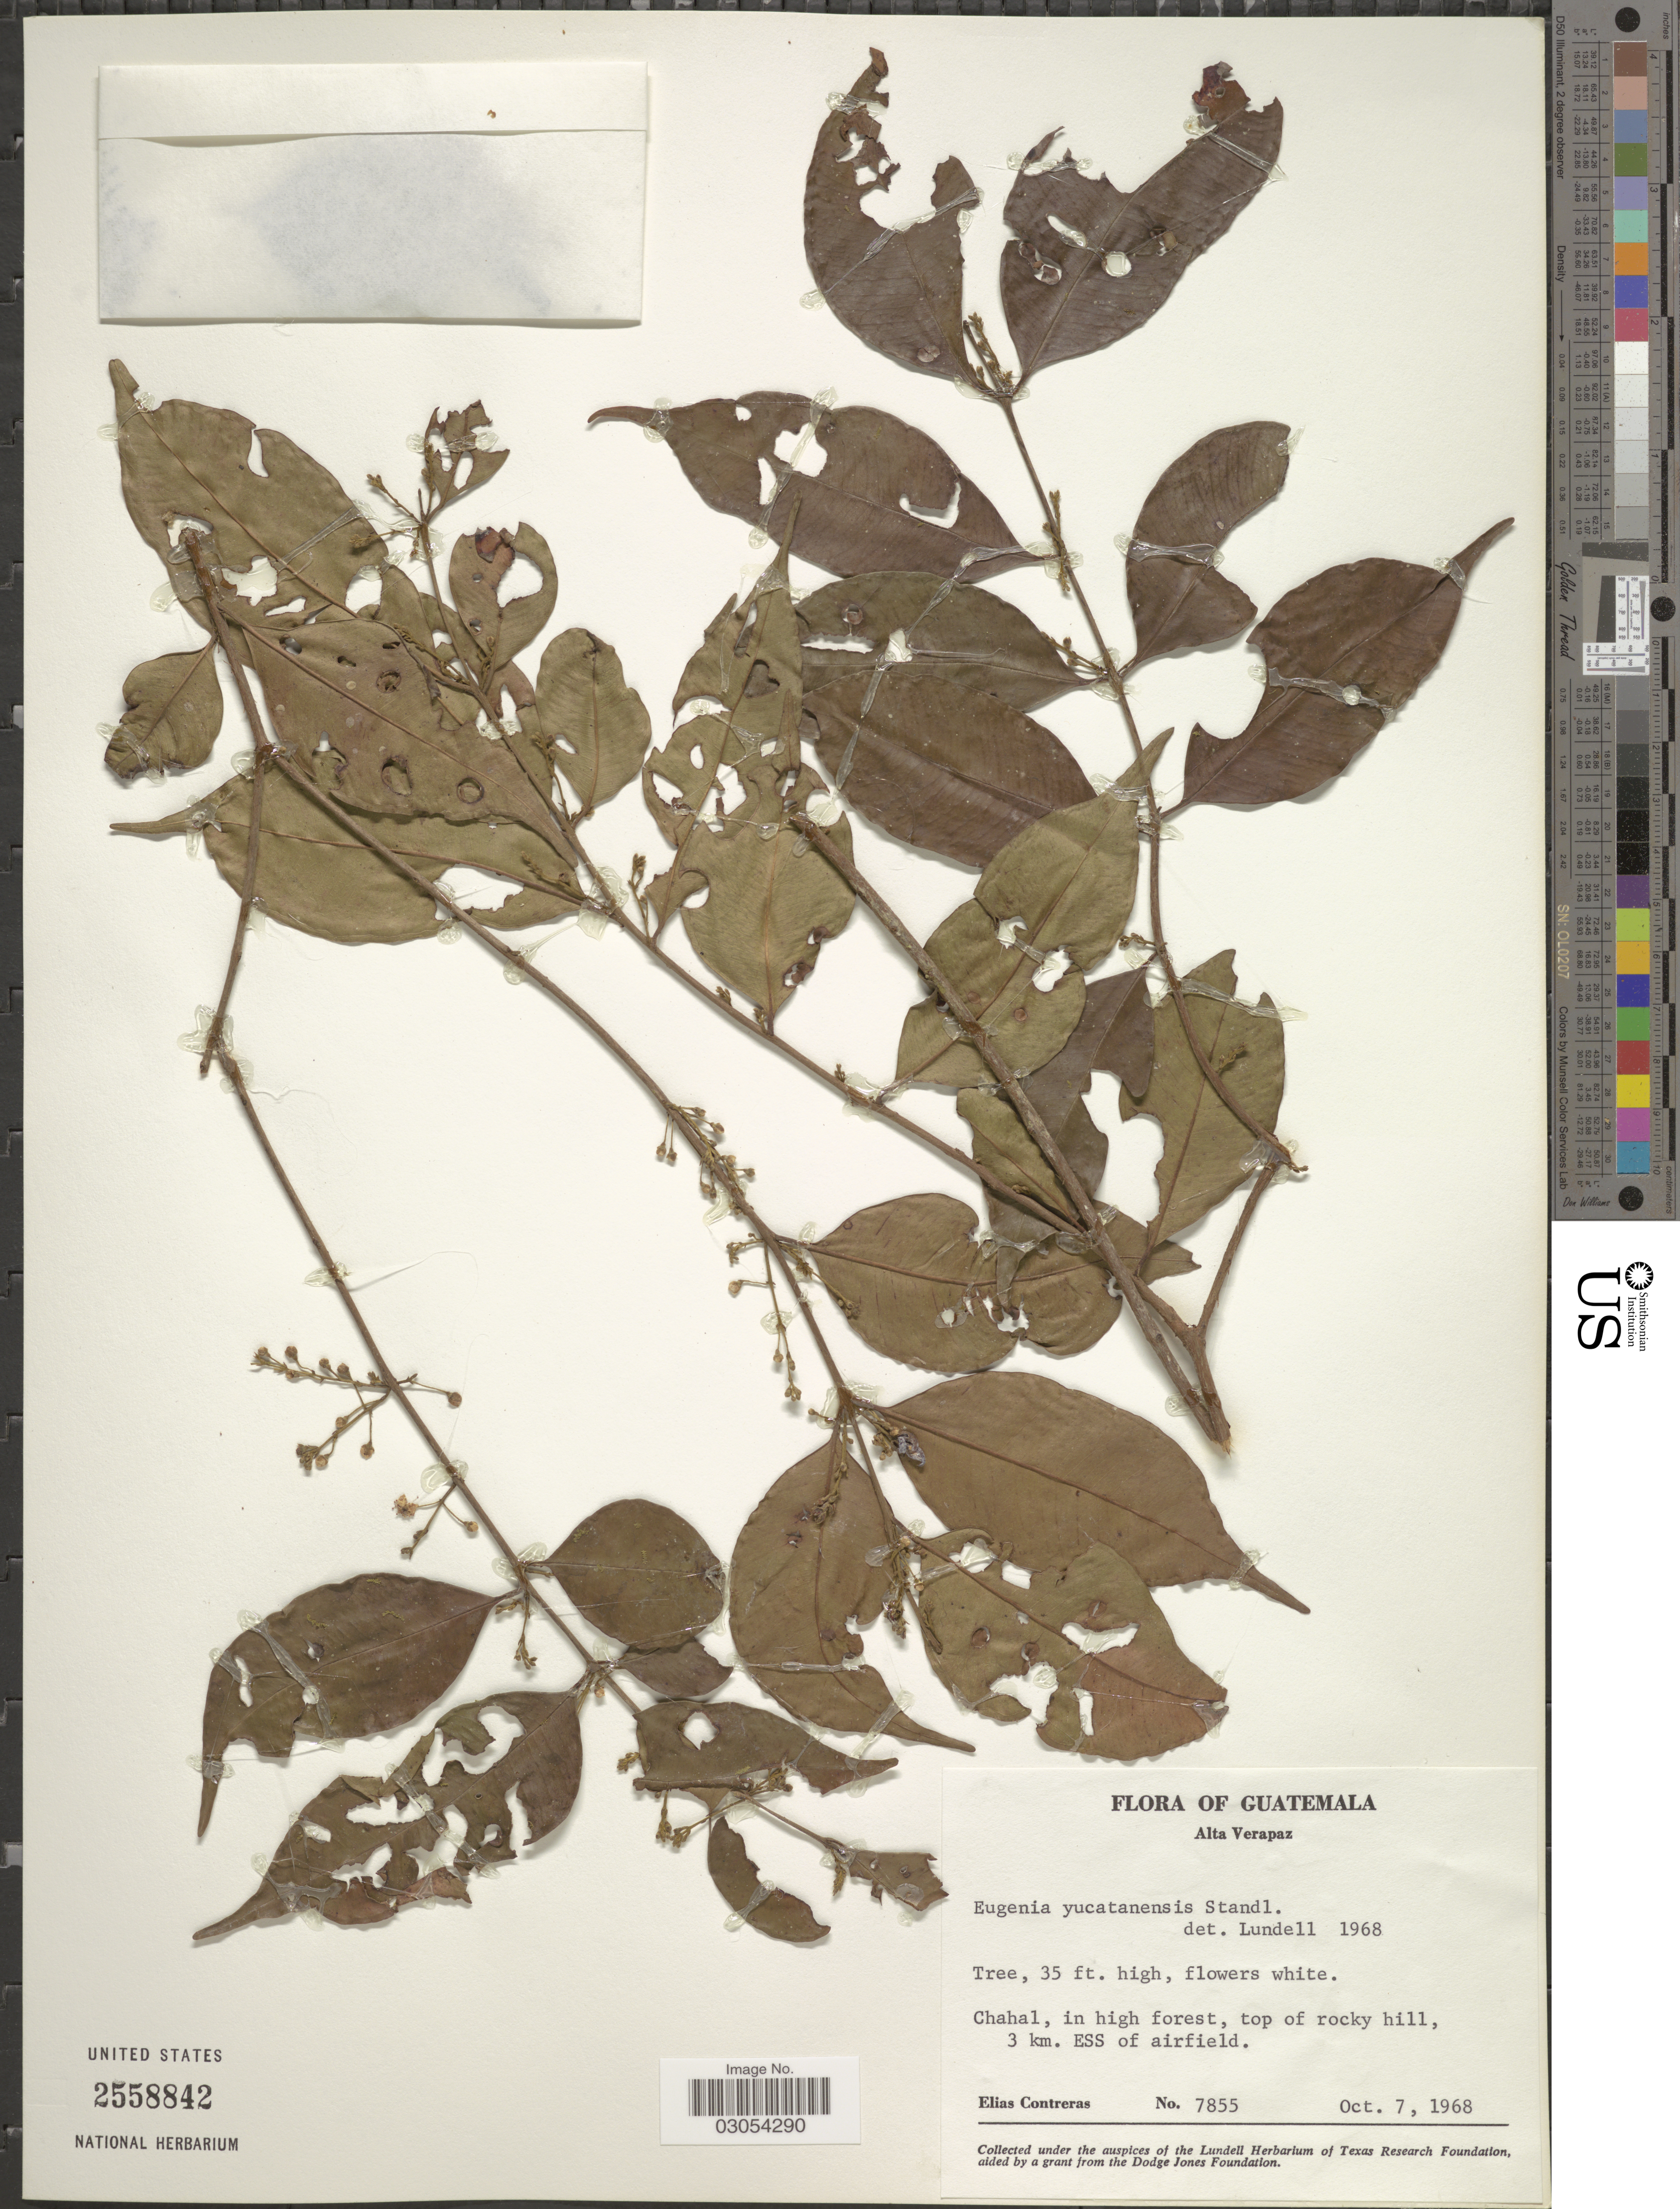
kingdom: Plantae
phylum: Tracheophyta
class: Magnoliopsida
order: Myrtales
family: Myrtaceae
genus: Eugenia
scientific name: Eugenia yucatanensis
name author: Standl.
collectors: E. Contreras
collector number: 7855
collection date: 1968-10-07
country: Guatemala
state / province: Alta Verapaz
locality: Chahal, in high forest, top of rocky hill, 3 km. ESS of airfield.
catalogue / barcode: US 2558842